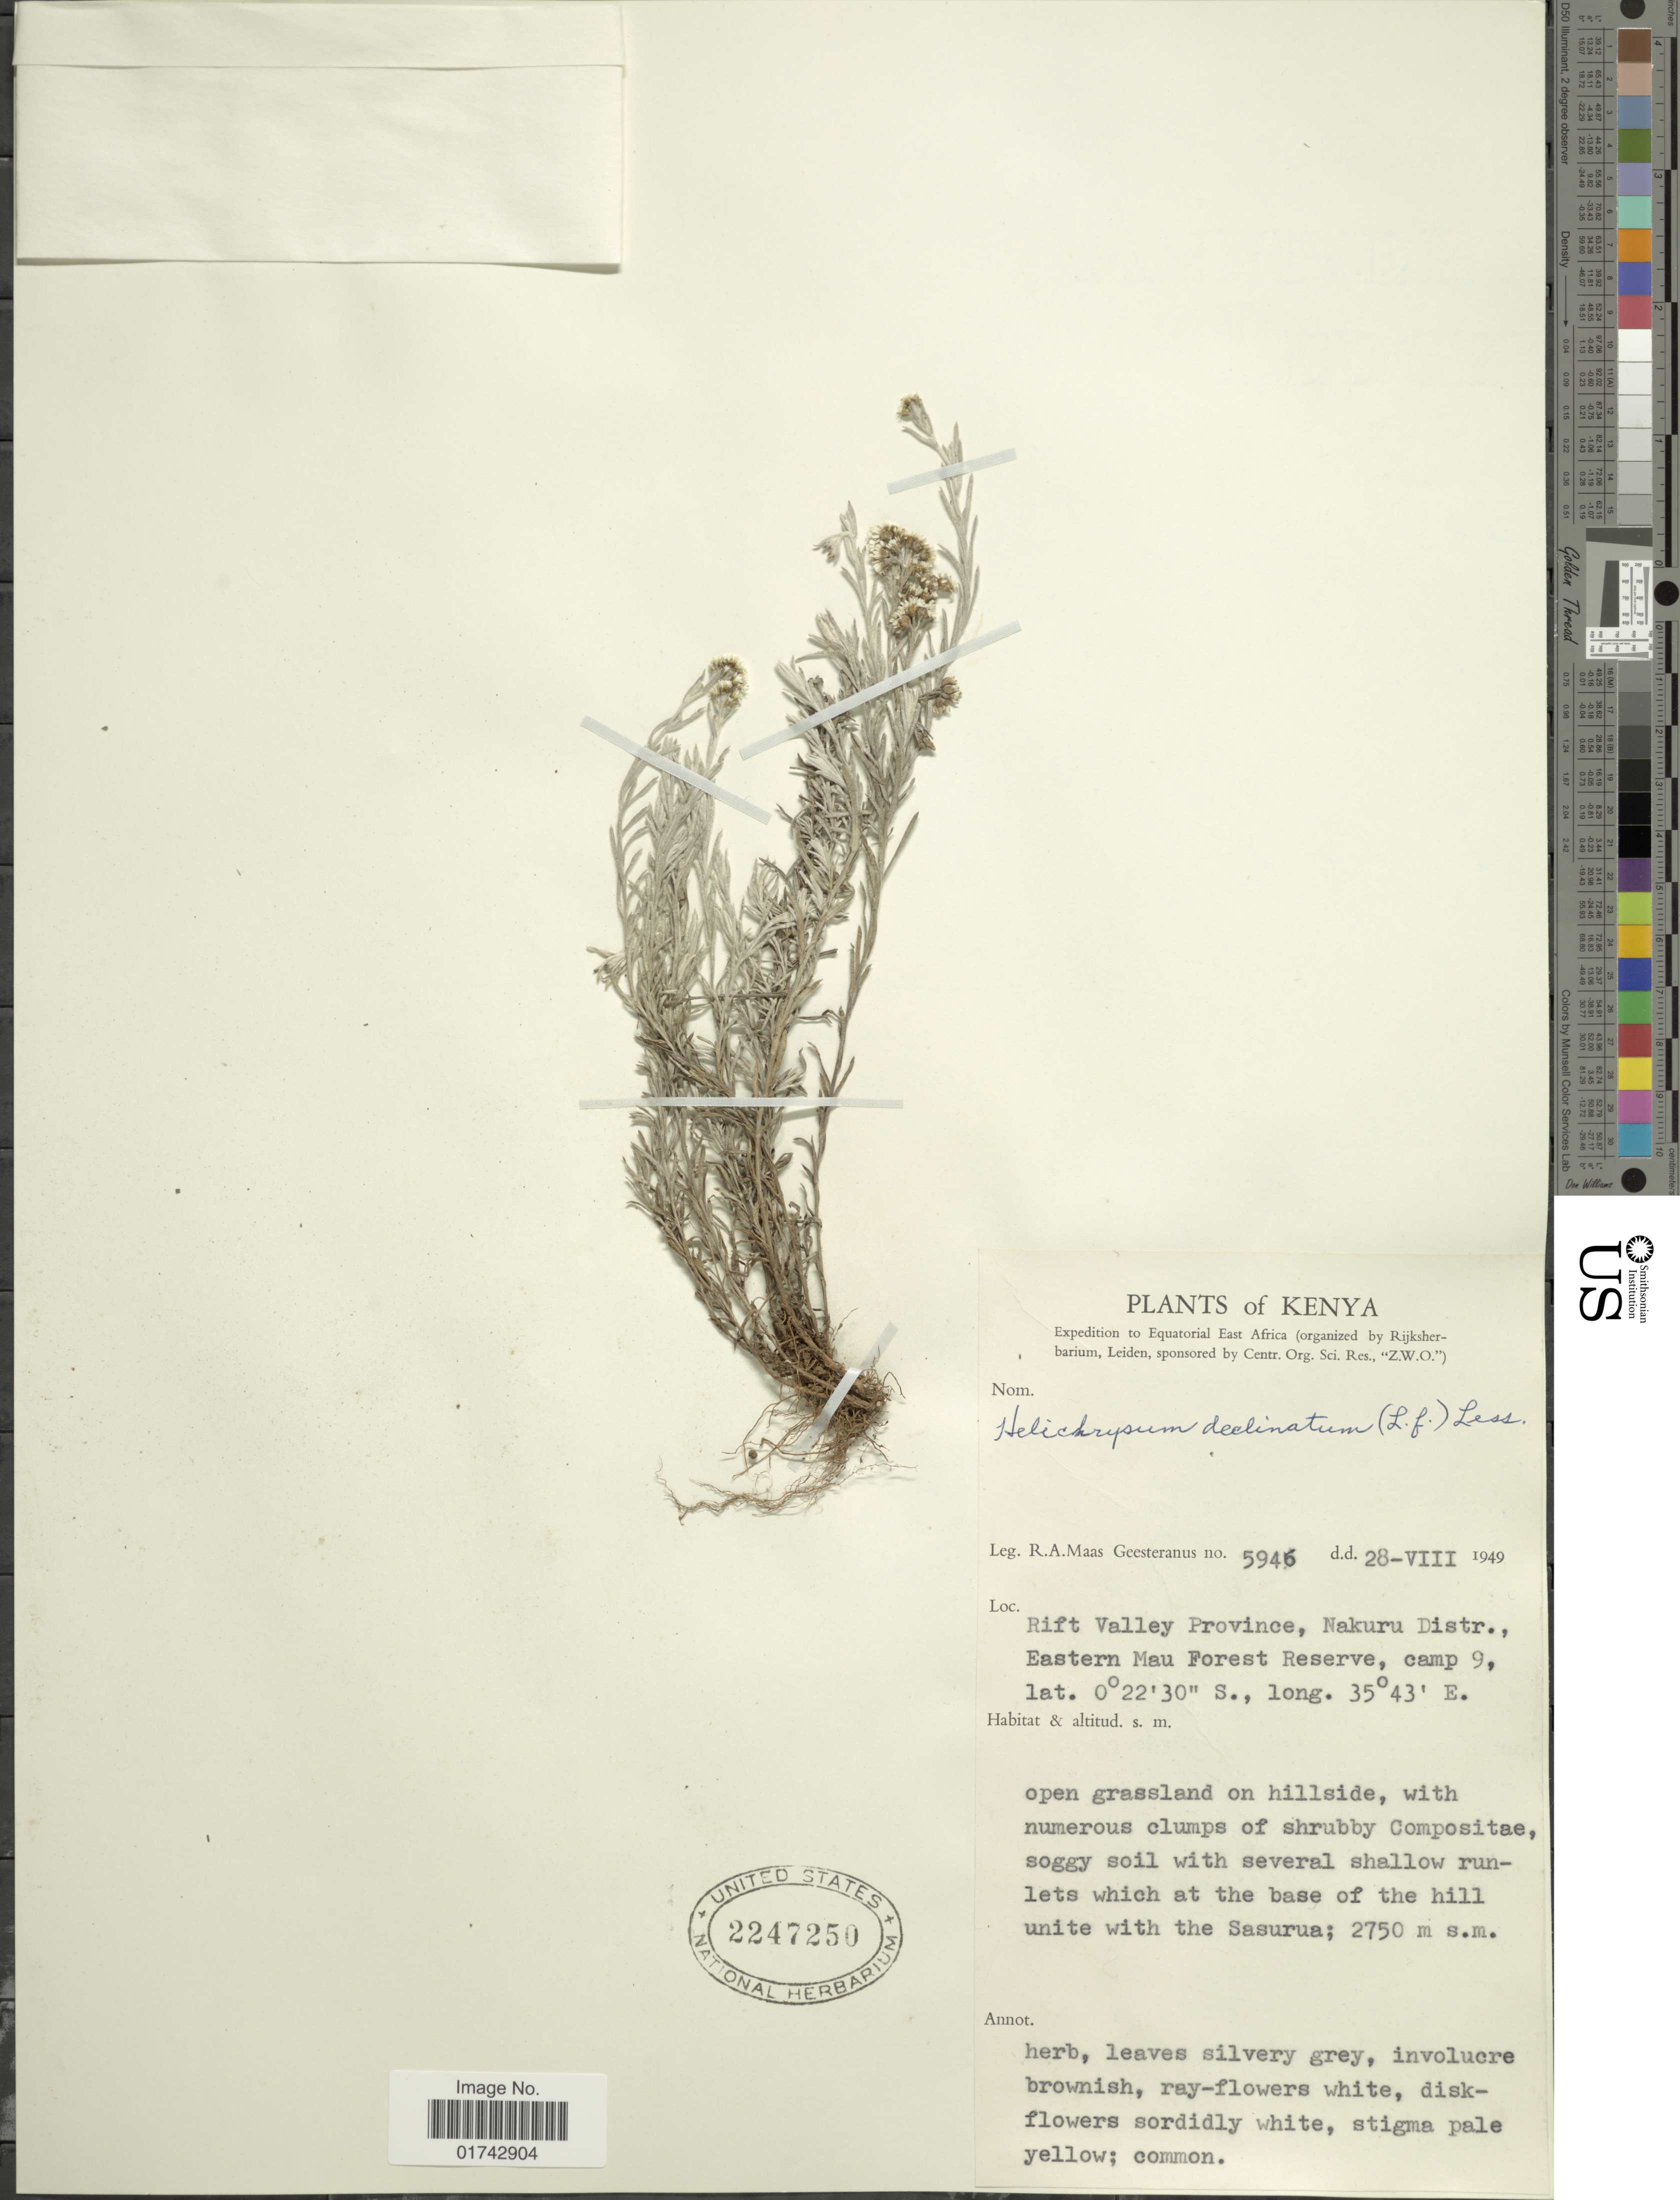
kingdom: Plantae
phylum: Tracheophyta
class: Magnoliopsida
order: Asterales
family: Asteraceae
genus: Helichrysum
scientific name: Helichrysum declinatum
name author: Less.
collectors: R. A. Maas Geesteranus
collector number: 5946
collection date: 1949-08-28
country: Kenya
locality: Rift Valley Province, Nakuru Distr., Eastern Mau Forest Reserve, camp 9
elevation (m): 2750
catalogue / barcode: US 2247250